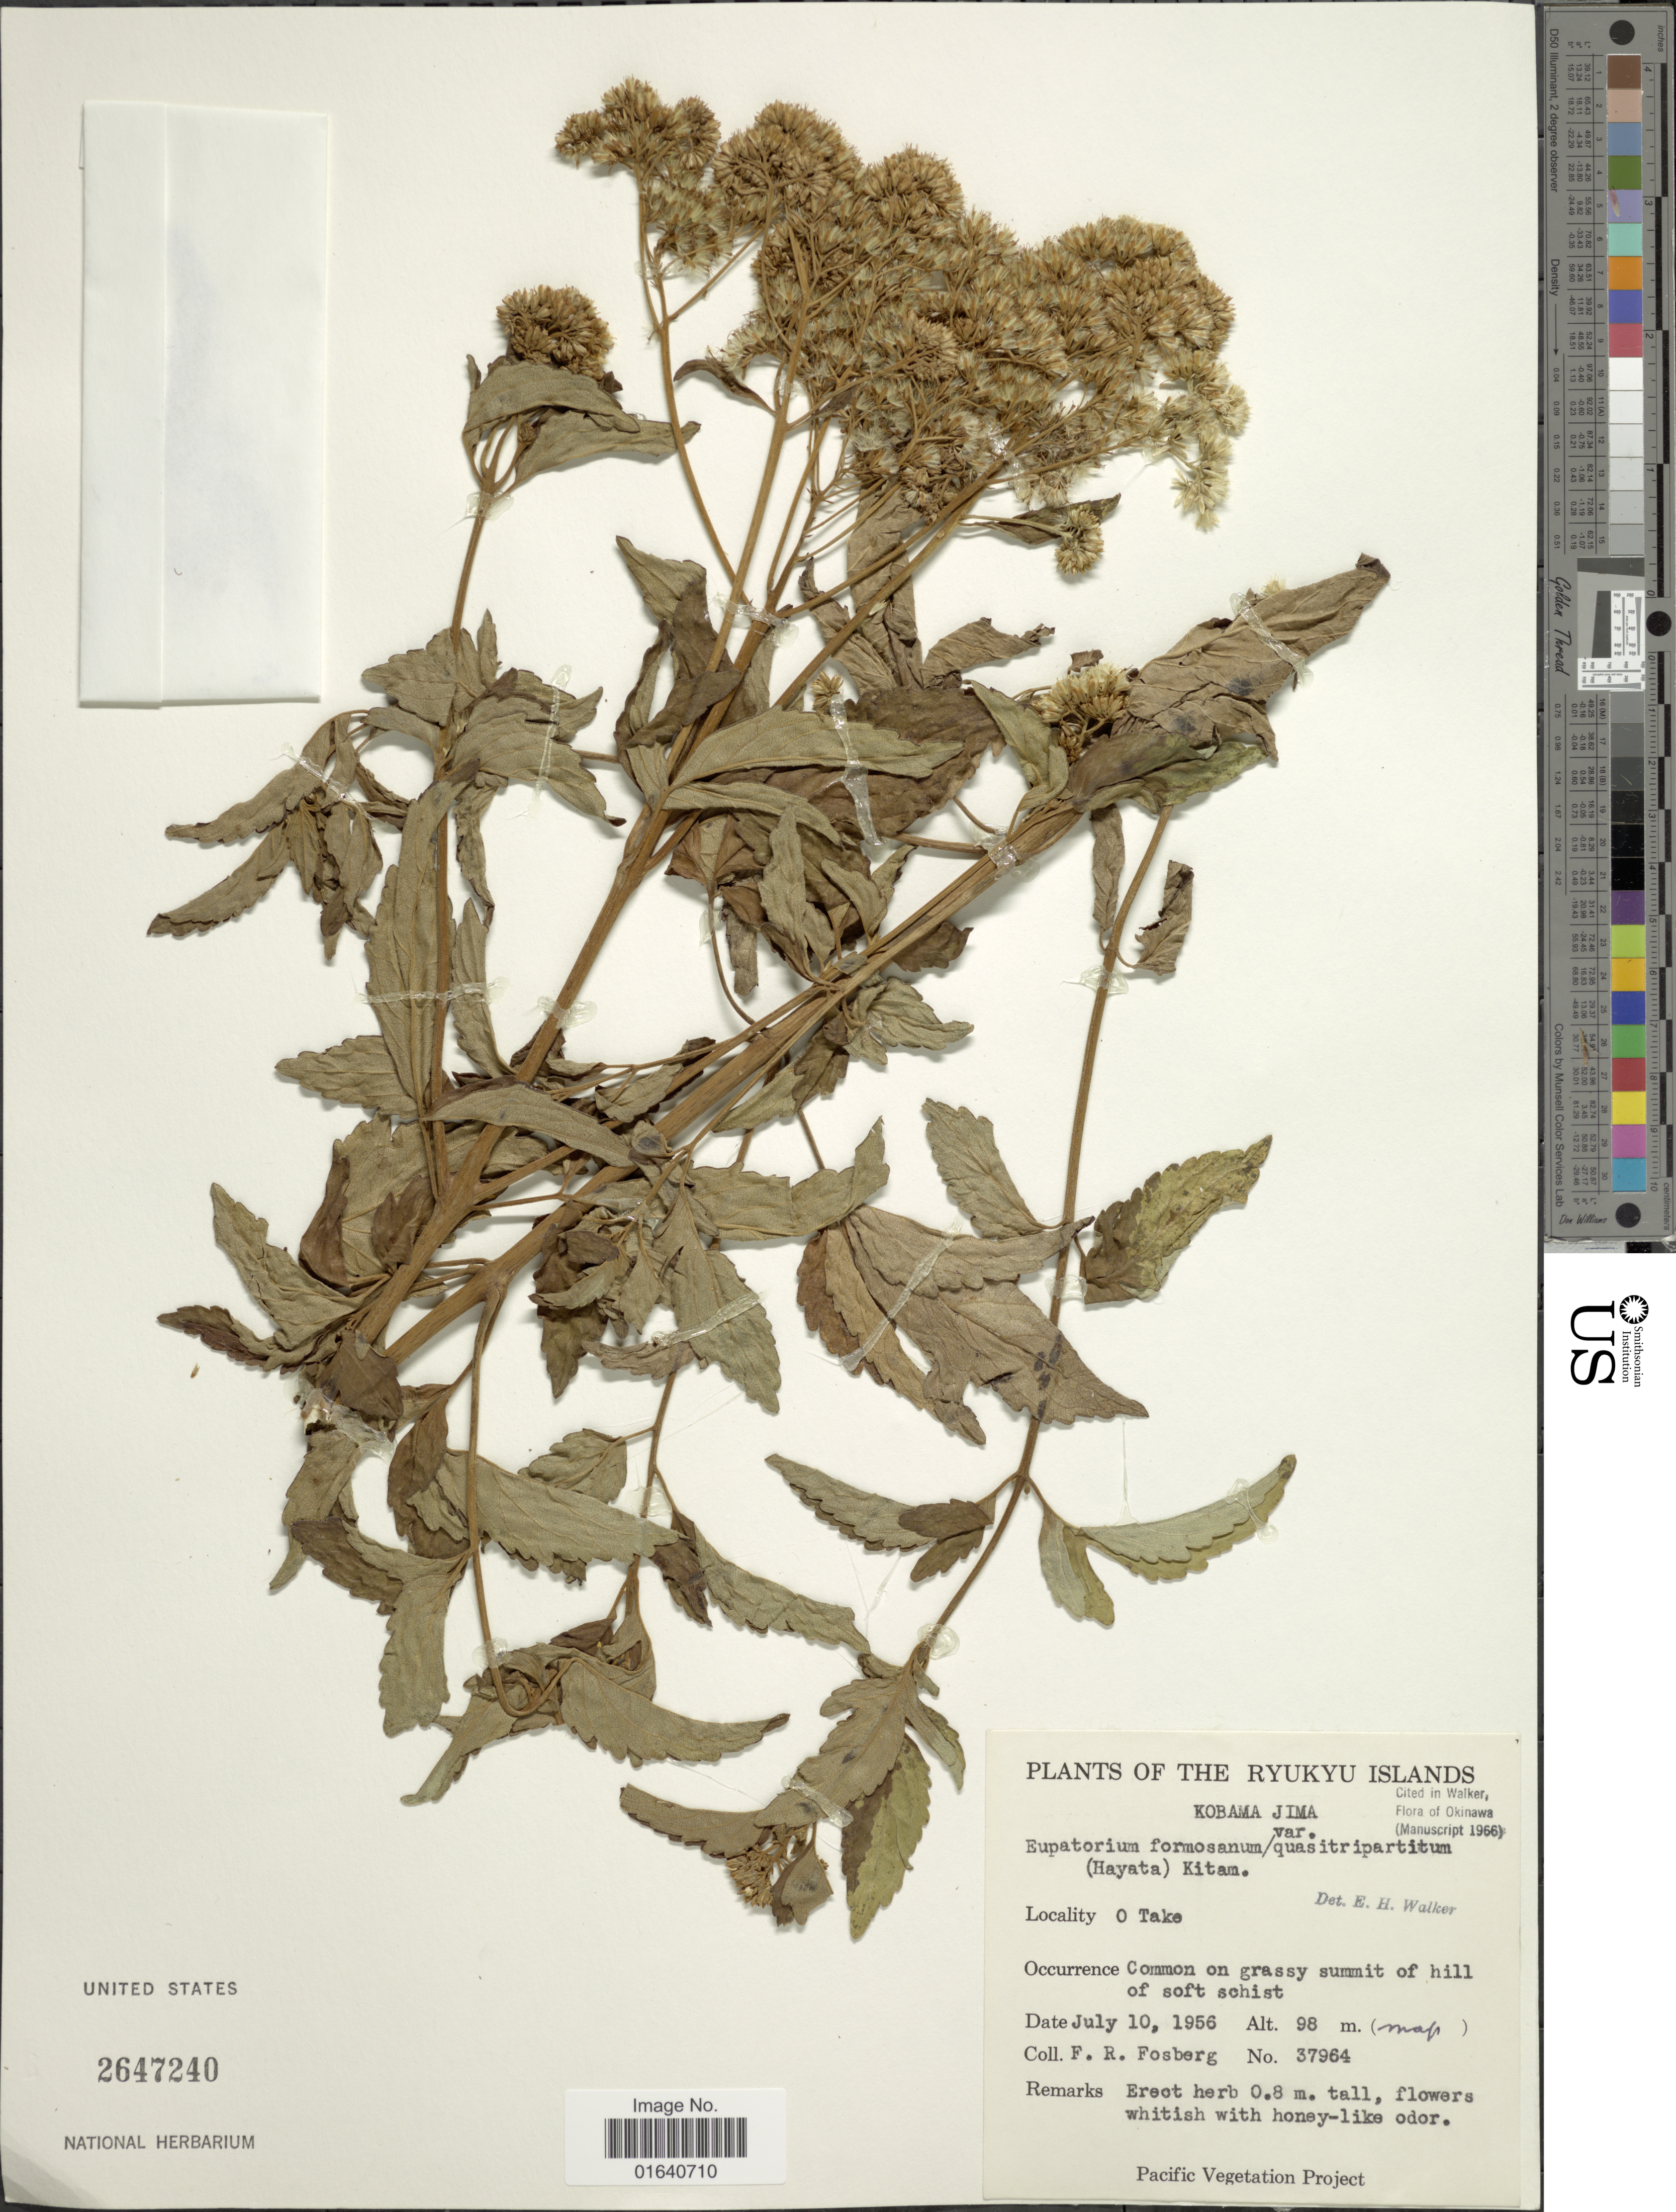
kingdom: Plantae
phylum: Tracheophyta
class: Magnoliopsida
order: Asterales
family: Asteraceae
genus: Eupatorium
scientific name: Eupatorium formosanum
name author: Hayata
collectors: F. R. Fosberg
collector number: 37964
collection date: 1956-07-10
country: Japan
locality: The Ryukyu Islands, Kobama Jima, O Take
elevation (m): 98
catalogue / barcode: US 2647240